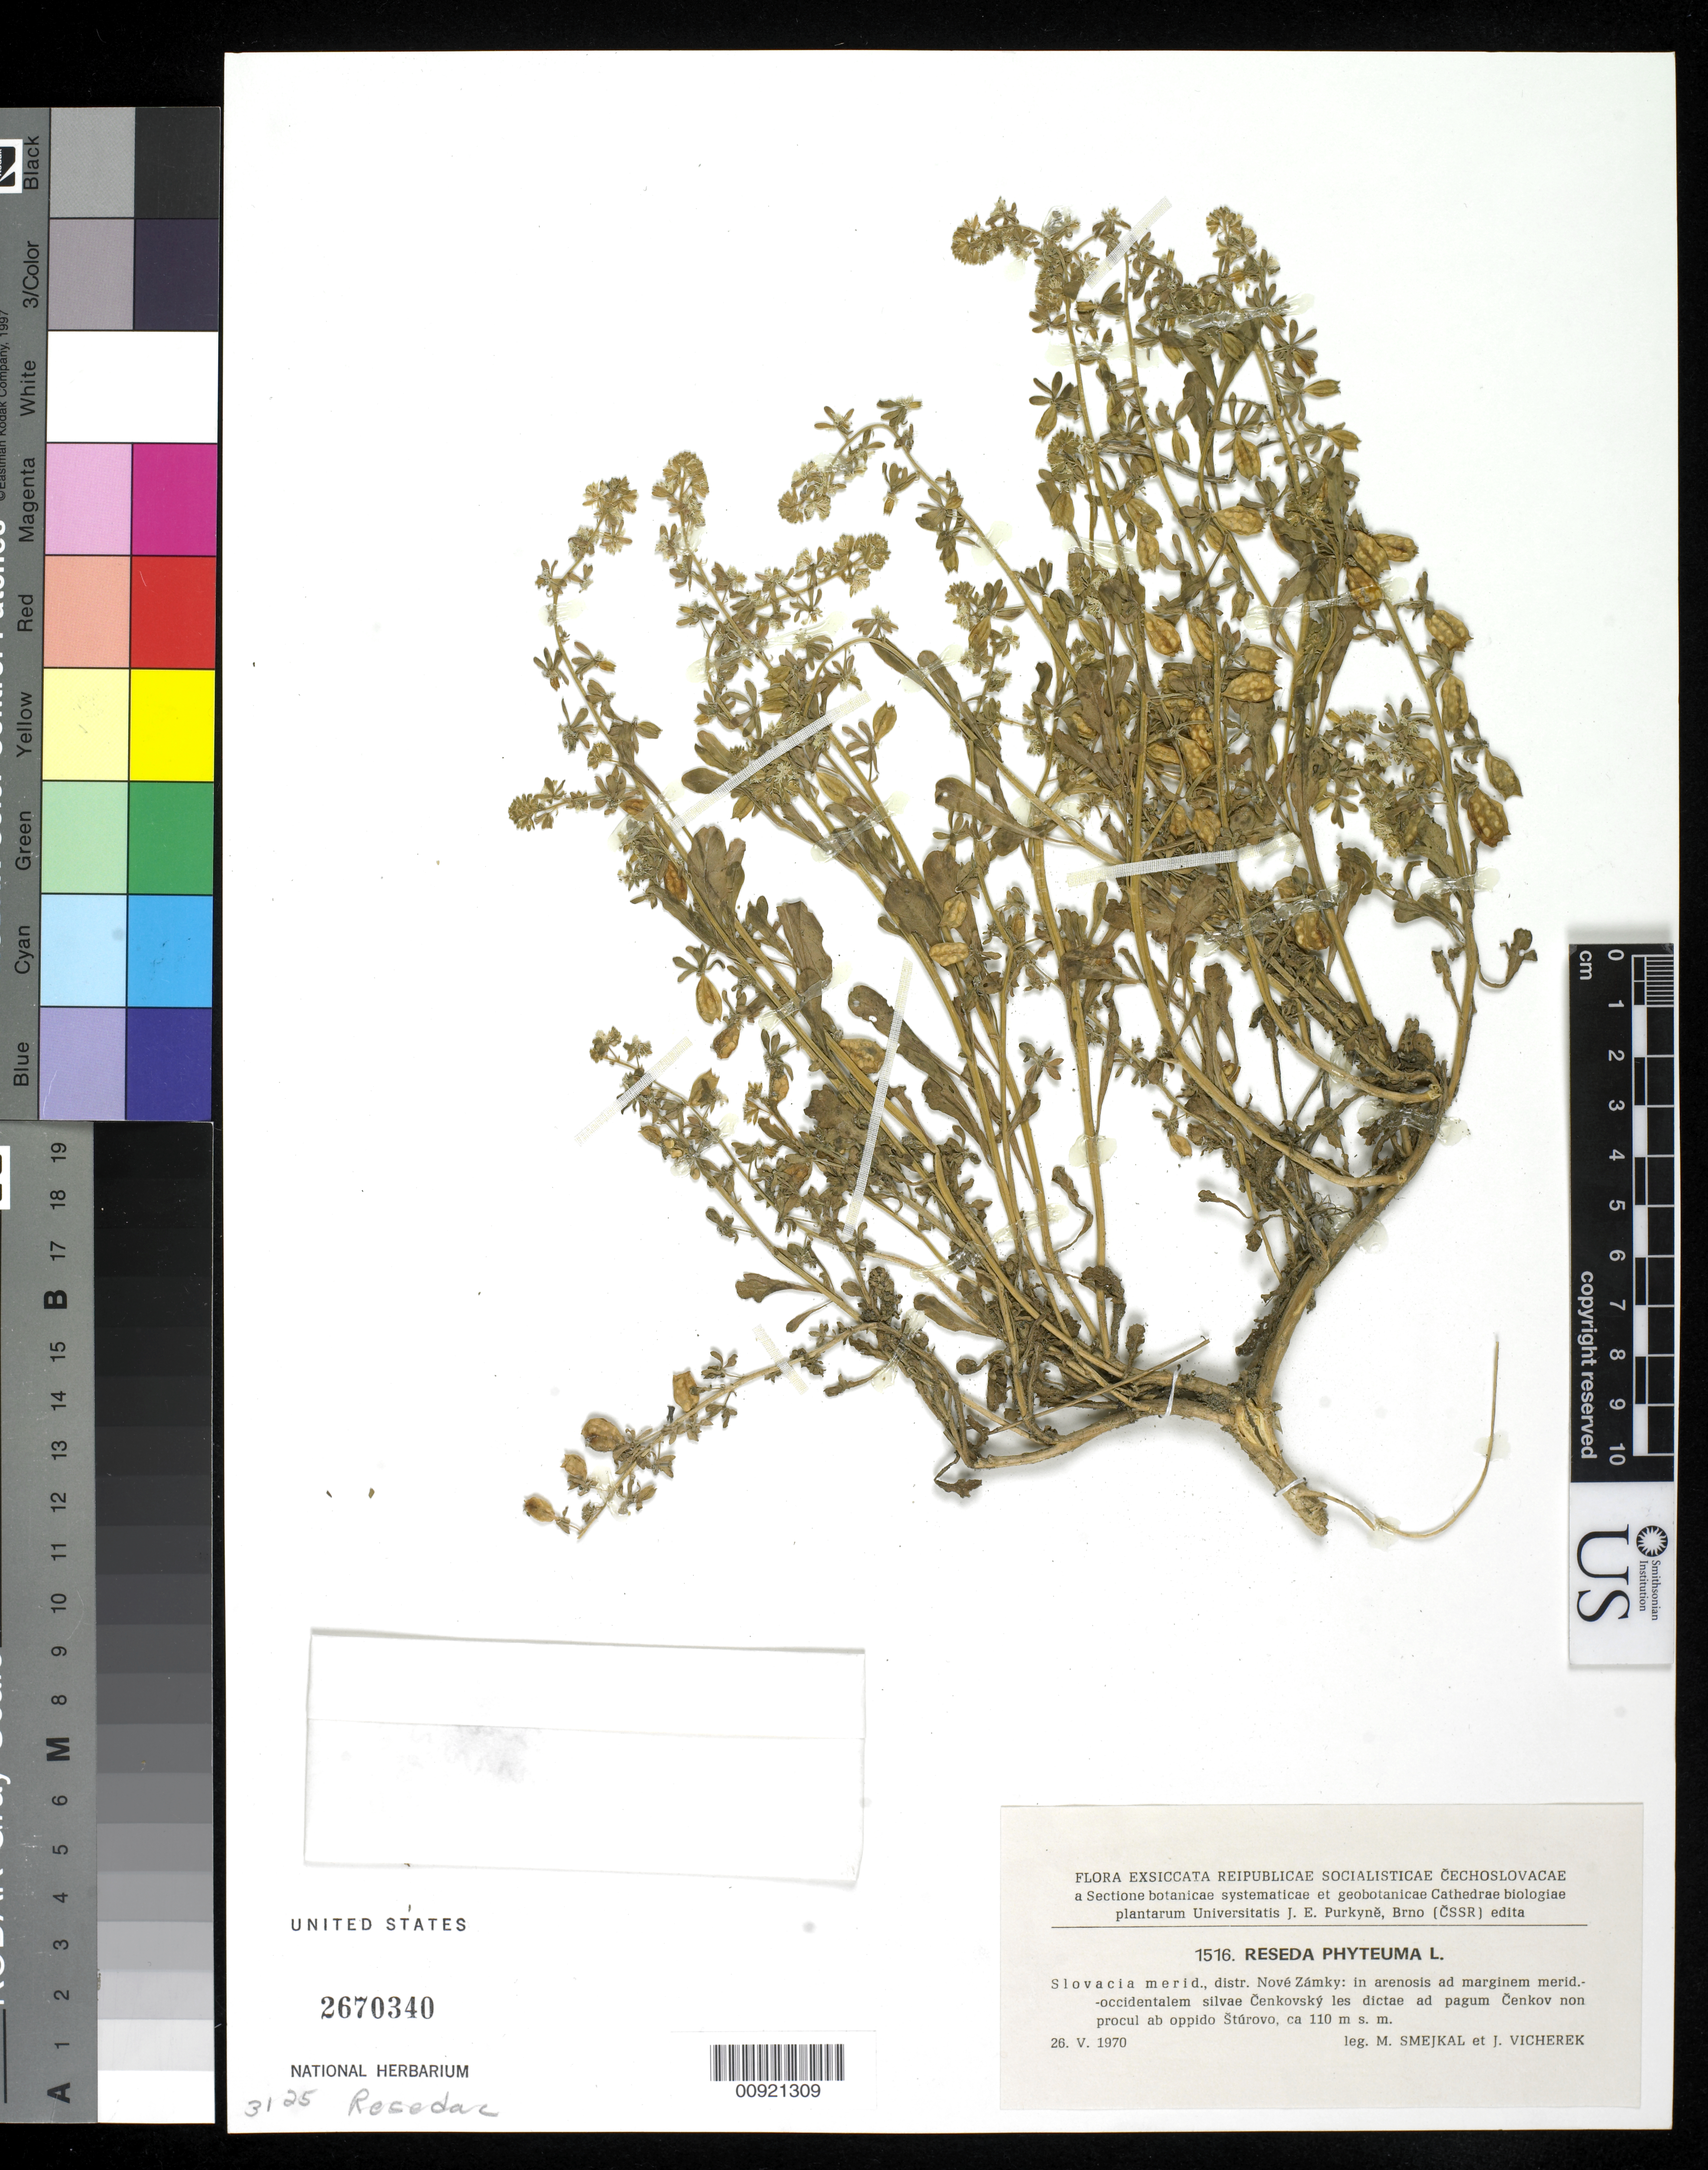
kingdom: Plantae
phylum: Tracheophyta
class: Magnoliopsida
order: Brassicales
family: Resedaceae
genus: Reseda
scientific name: Reseda phyteuma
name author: L.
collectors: Smejkal, M. & Vicherek, J.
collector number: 1516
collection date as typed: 26 May 1970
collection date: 1970-05-26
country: Slovakia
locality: Slovacia merid., distr. Nove Zamky: in arenosis ad marginem meridoccidentalem silvae Cenkovsky les dicate ad pagum Cenkov non procul ab oppido Sturovo.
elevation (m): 110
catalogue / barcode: US 2670340